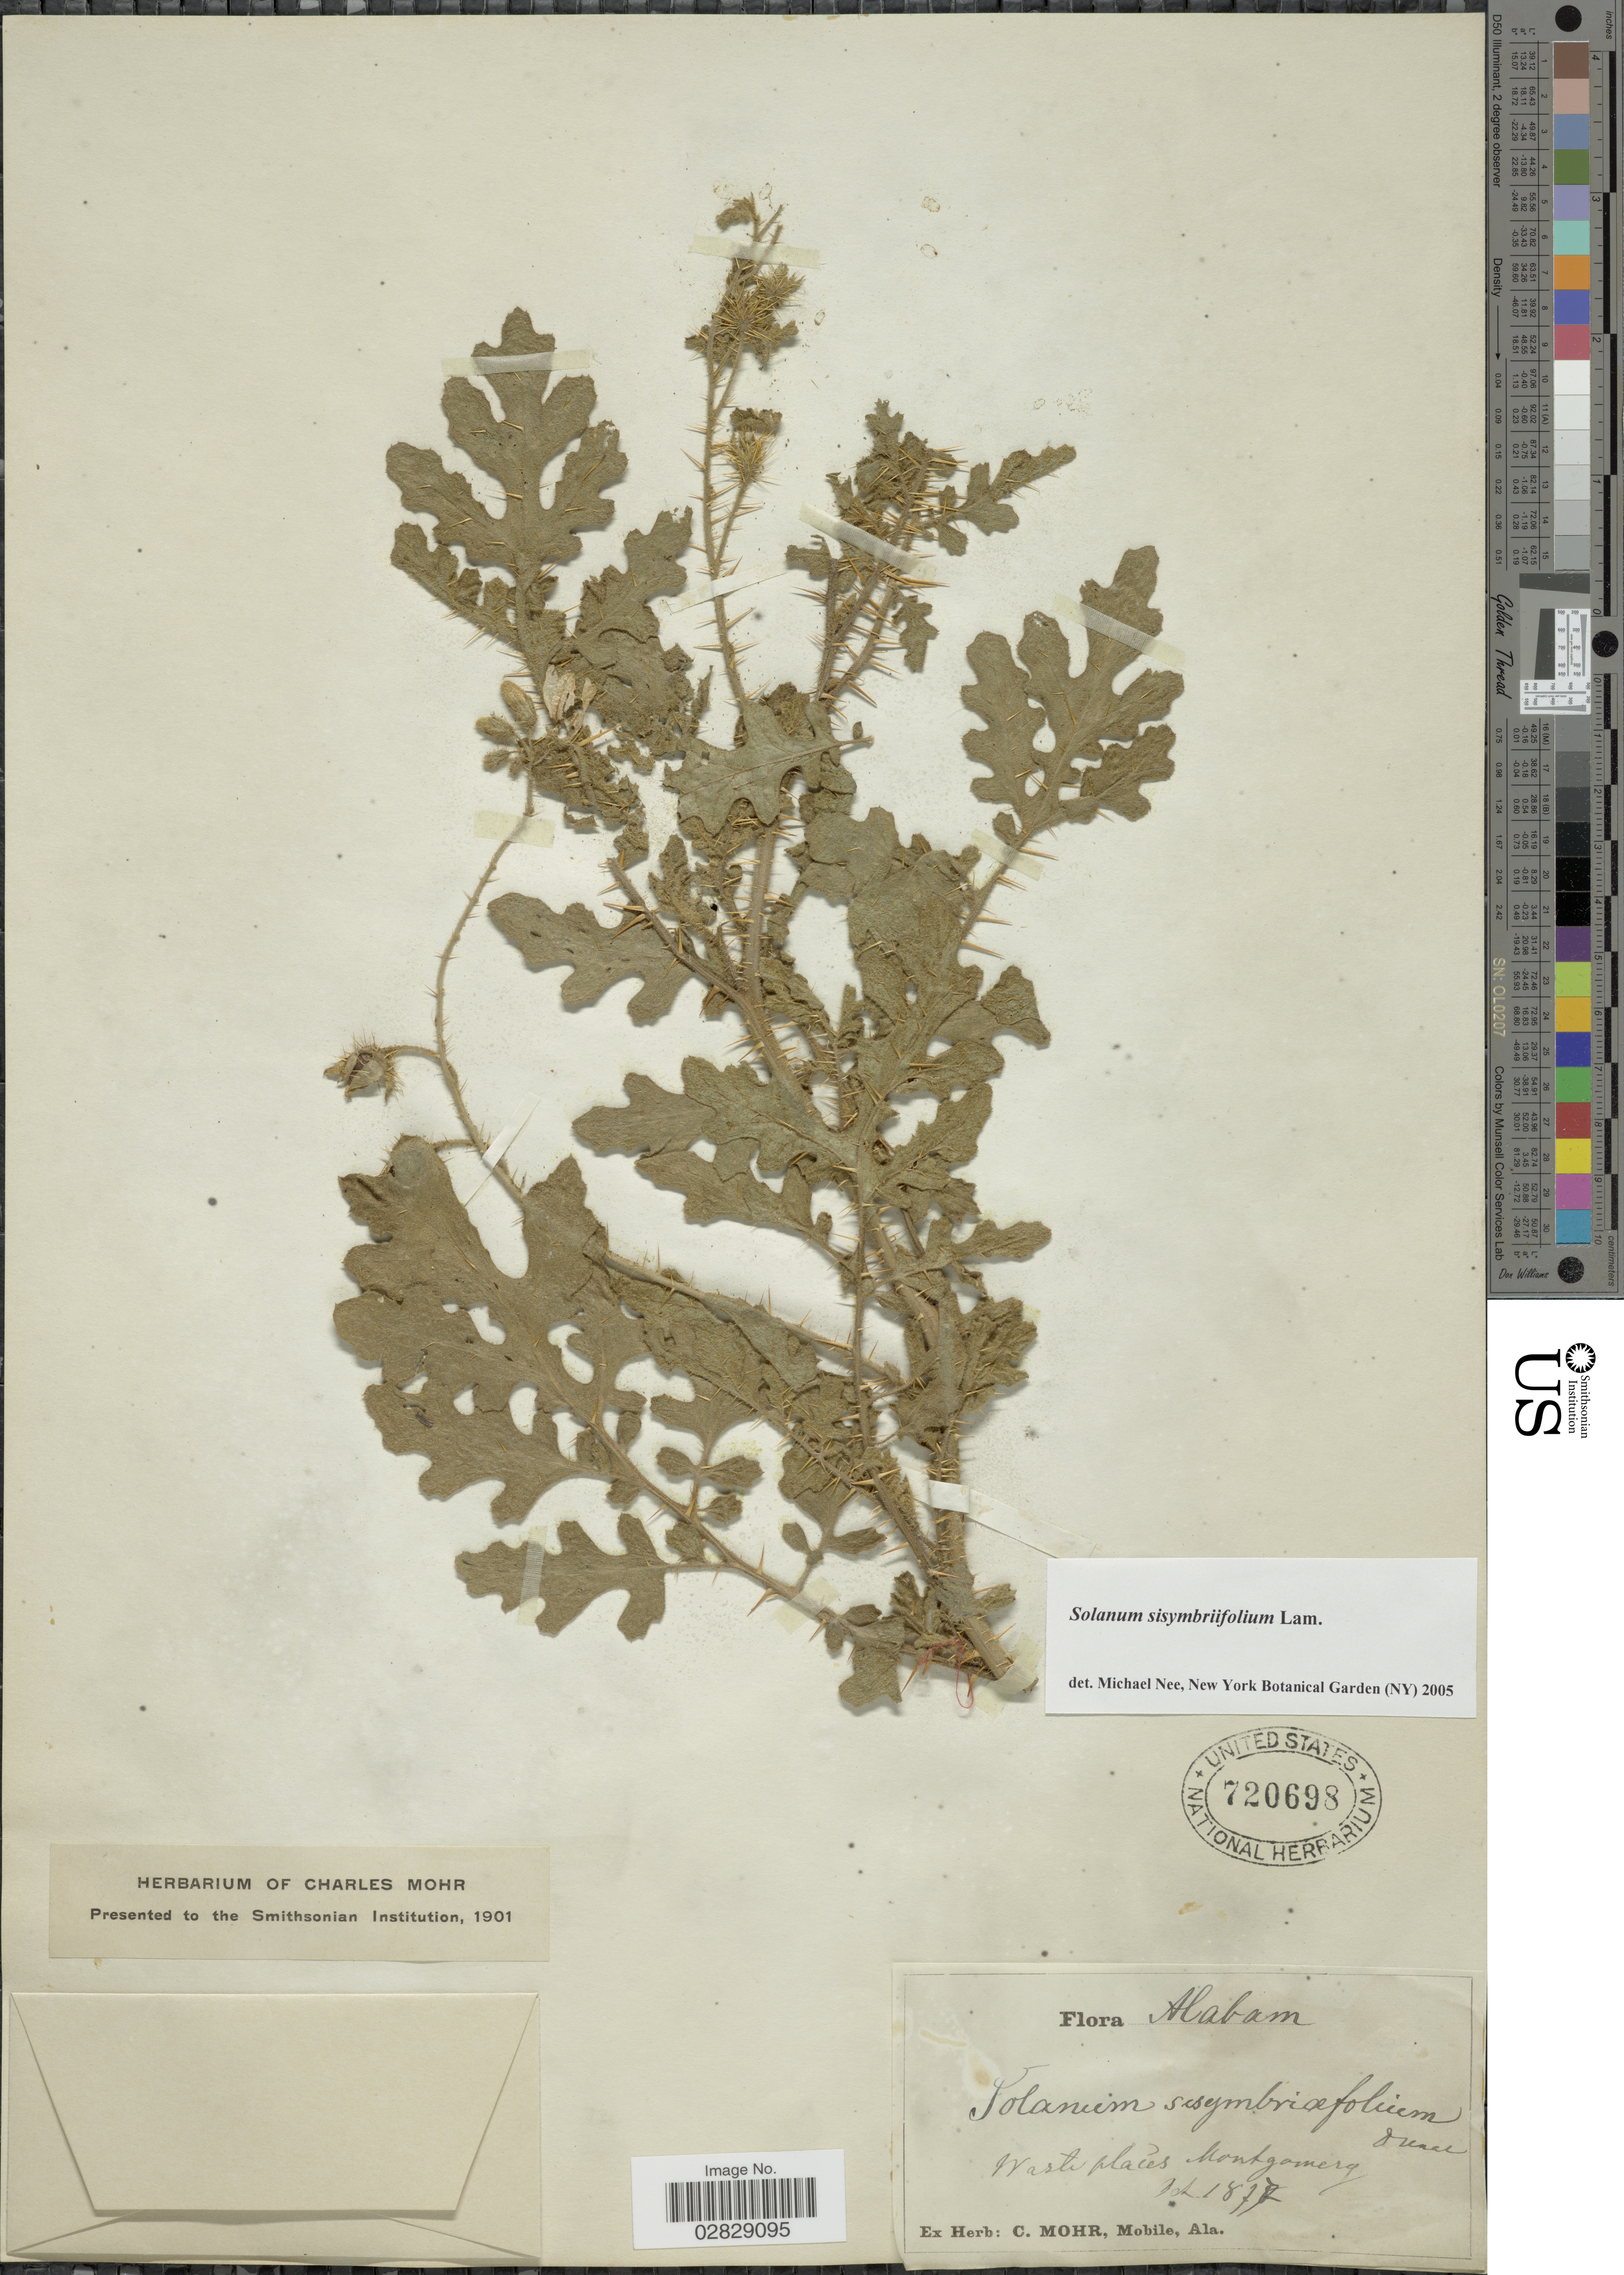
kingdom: Plantae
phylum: Tracheophyta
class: Magnoliopsida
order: Solanales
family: Solanaceae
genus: Solanum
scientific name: Solanum sisymbrifolium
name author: Lam.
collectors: ex herb. C. Mohr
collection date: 1877-10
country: United States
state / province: Alabama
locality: Waste places Montgomery.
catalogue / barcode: US 720698